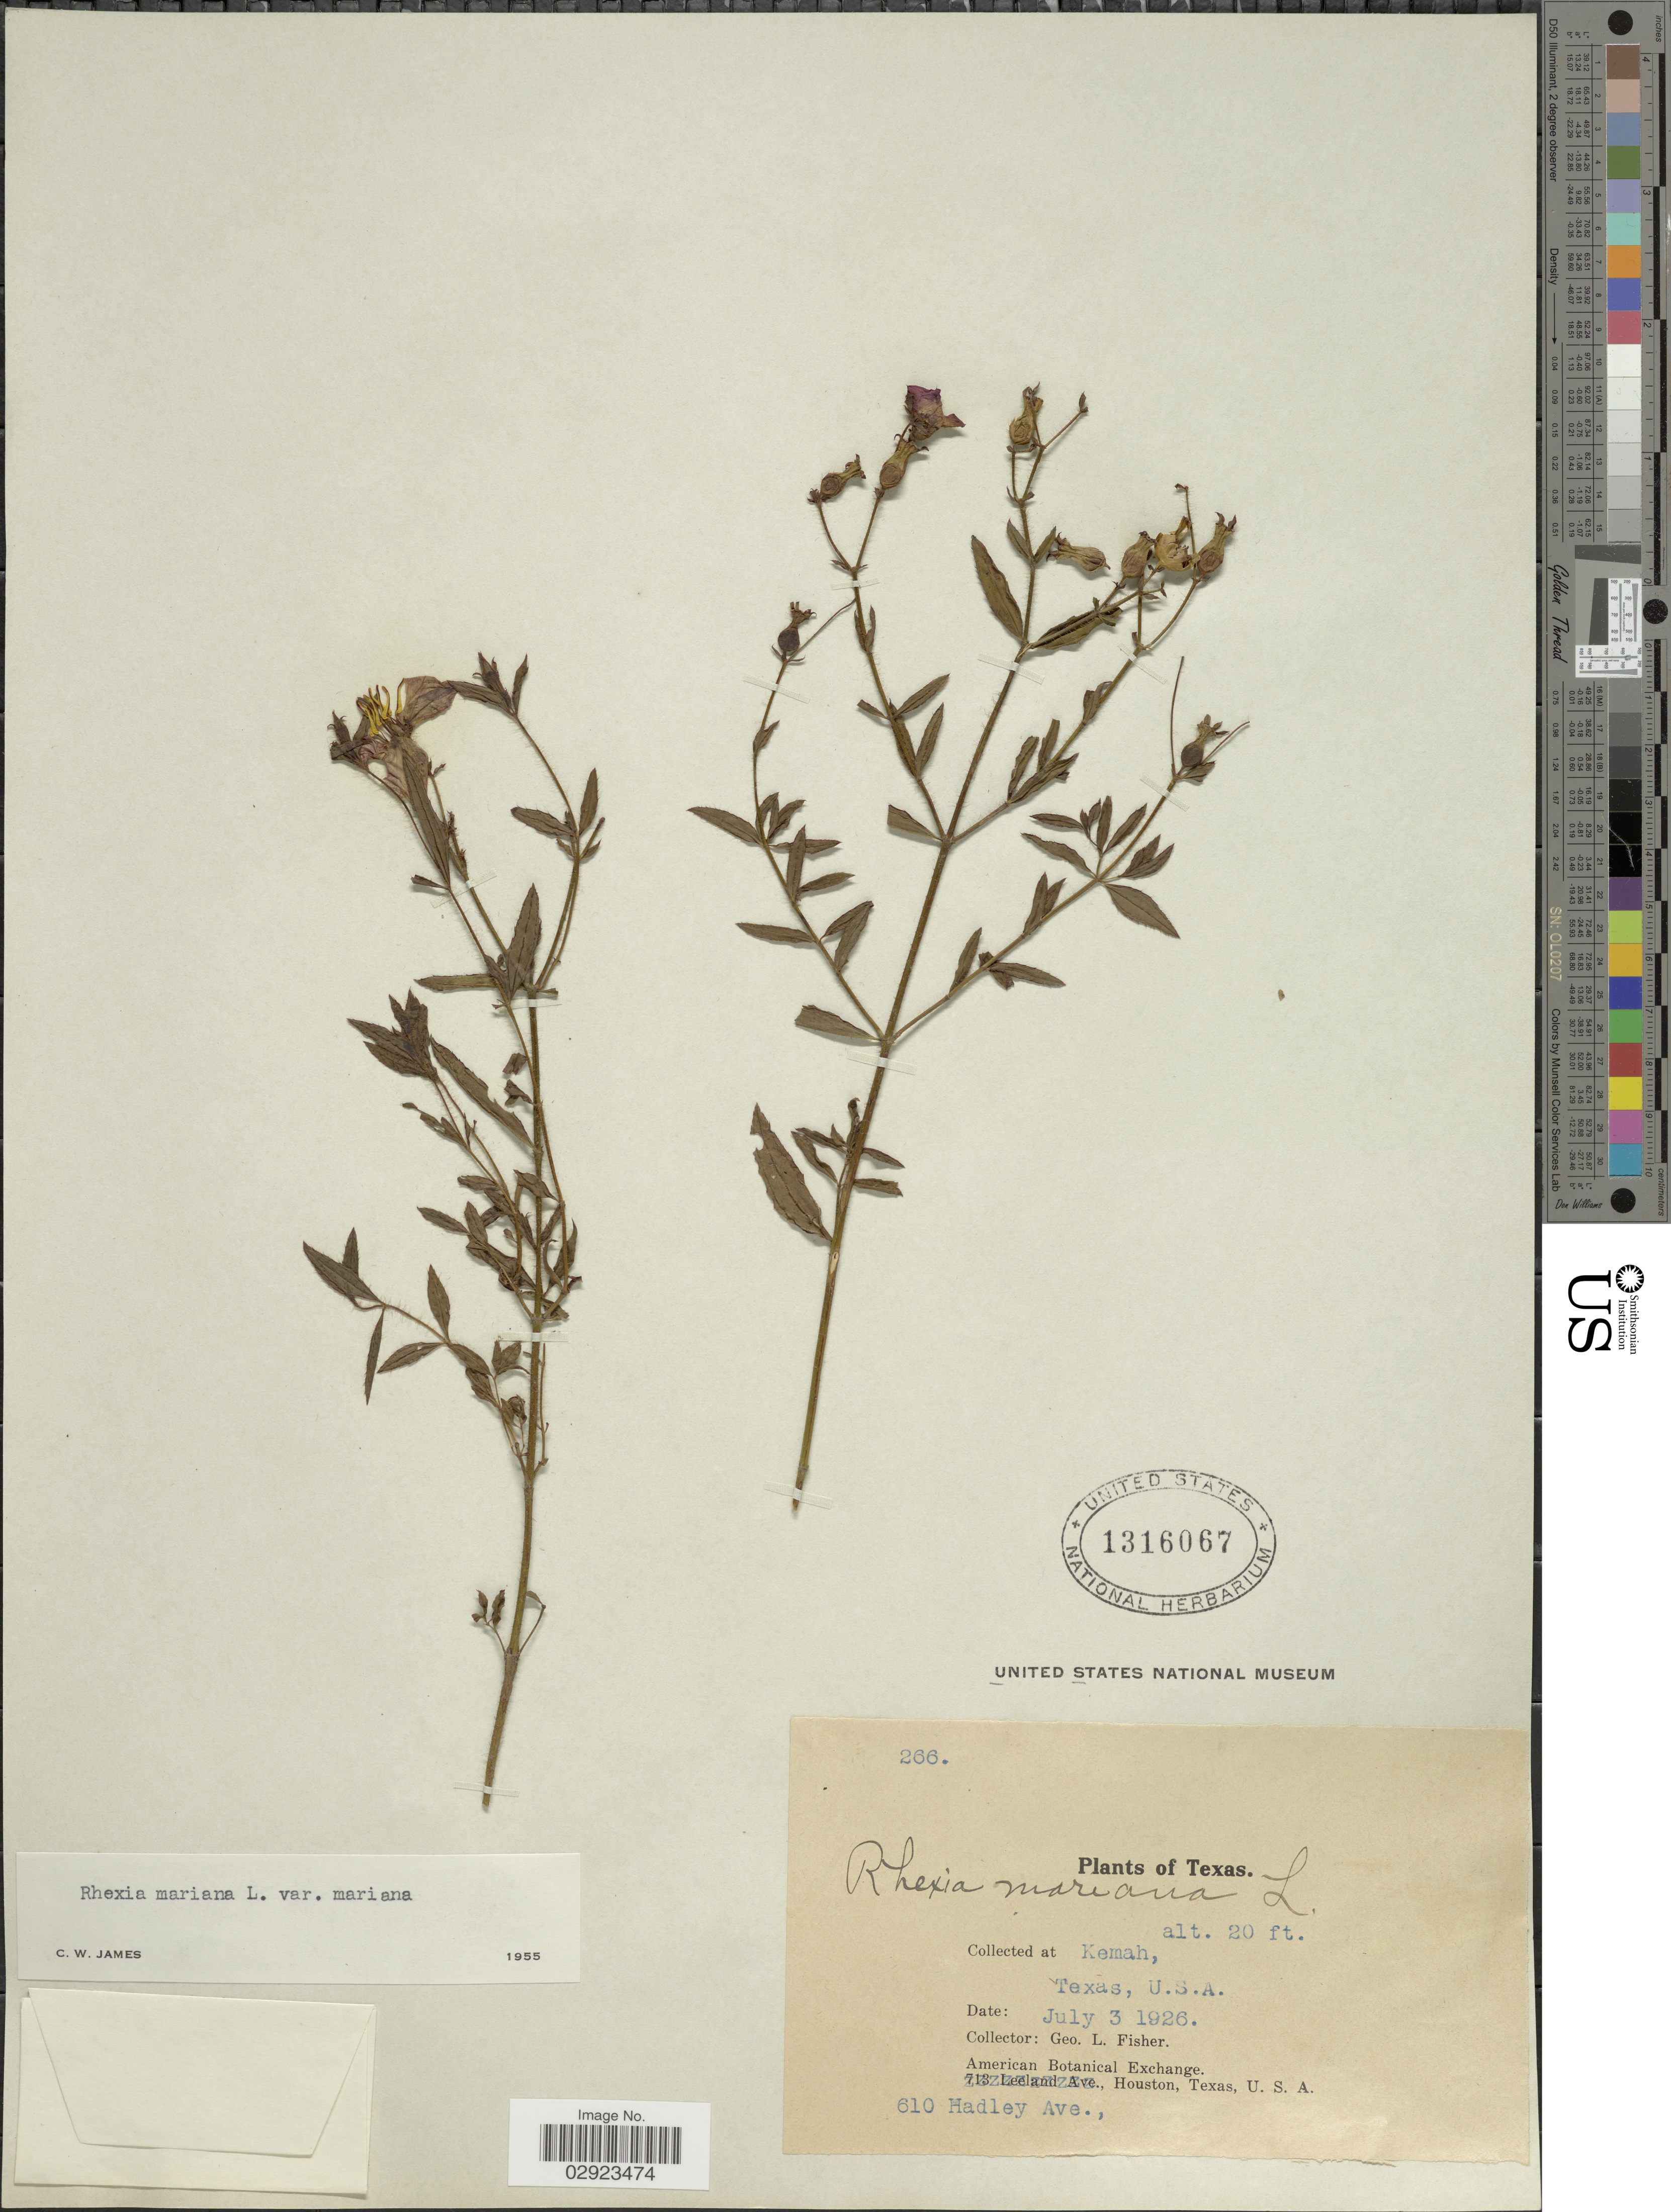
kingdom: Plantae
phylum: Tracheophyta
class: Magnoliopsida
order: Myrtales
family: Melastomataceae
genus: Rhexia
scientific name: Rhexia mariana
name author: L.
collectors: G. L. Fisher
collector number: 266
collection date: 1926-07-03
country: United States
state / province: Texas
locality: Kemah.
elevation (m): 6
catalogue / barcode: US 1316067